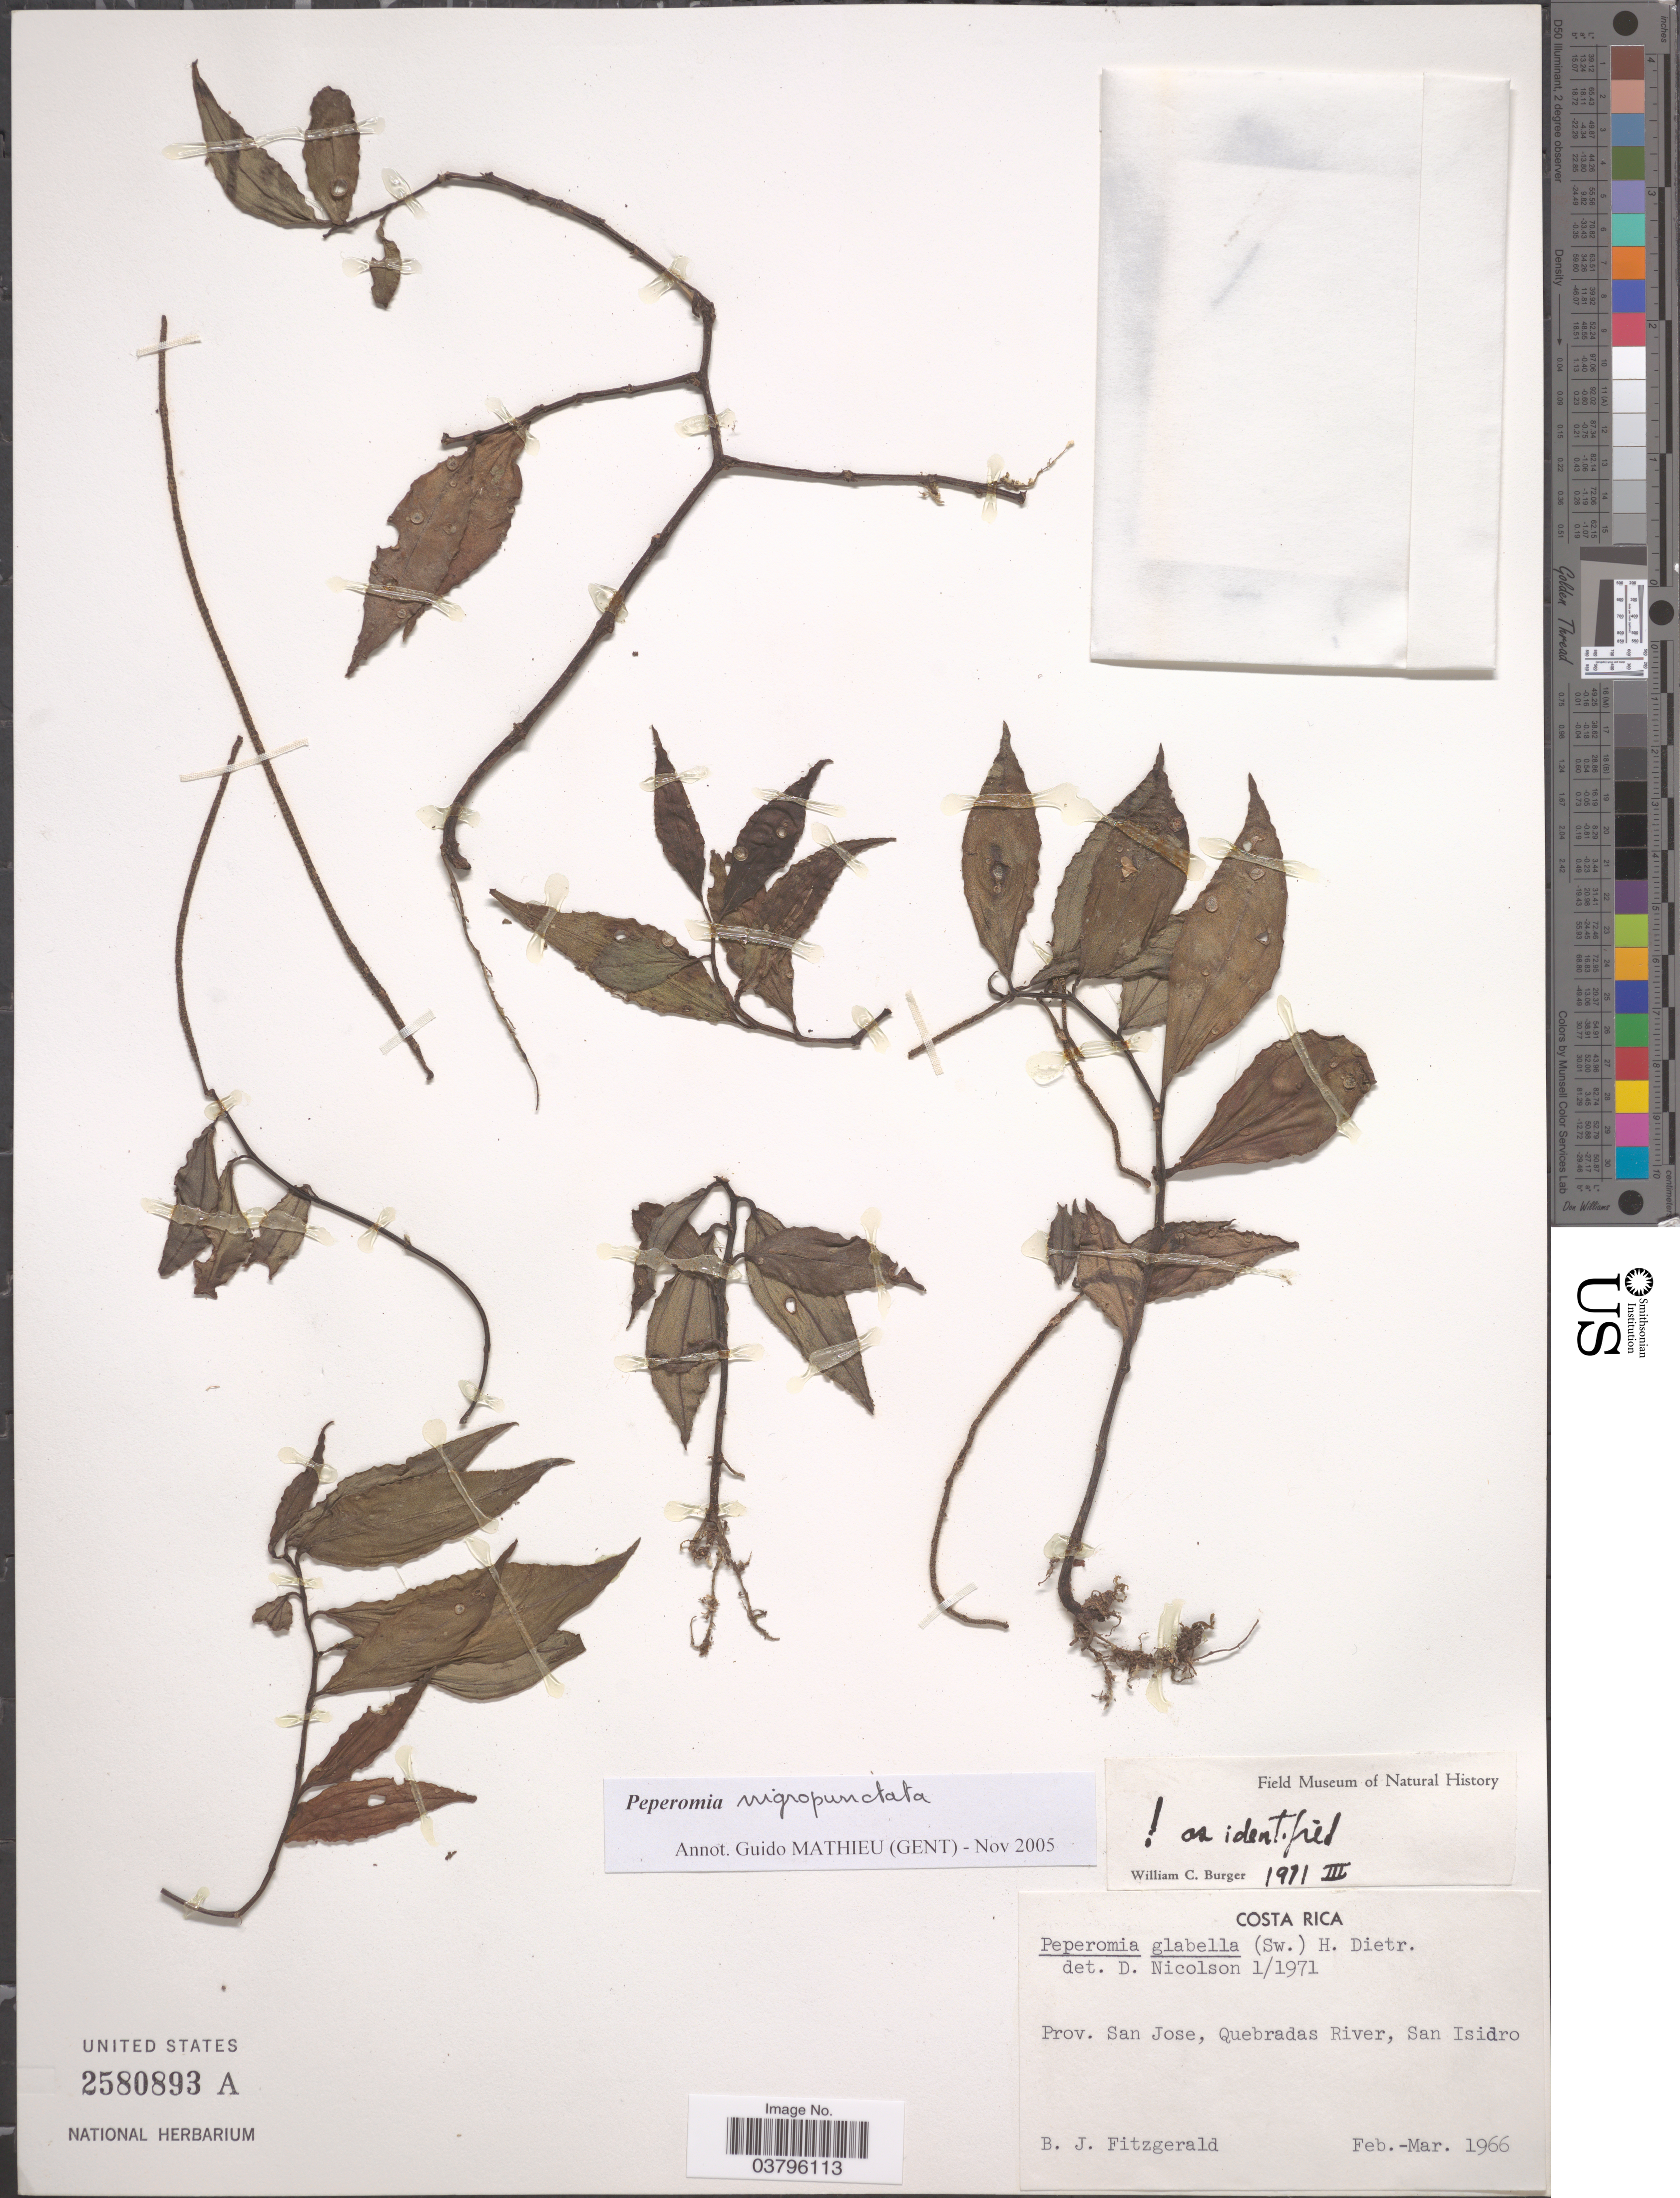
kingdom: Plantae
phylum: Tracheophyta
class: Magnoliopsida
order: Piperales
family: Piperaceae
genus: Peperomia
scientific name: Peperomia nigropunctata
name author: Miq.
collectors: B. Fitzgerald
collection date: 1966-02/1966-03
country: Costa Rica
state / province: San José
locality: Quebradas River, San Isidro.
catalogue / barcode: US 2580893A